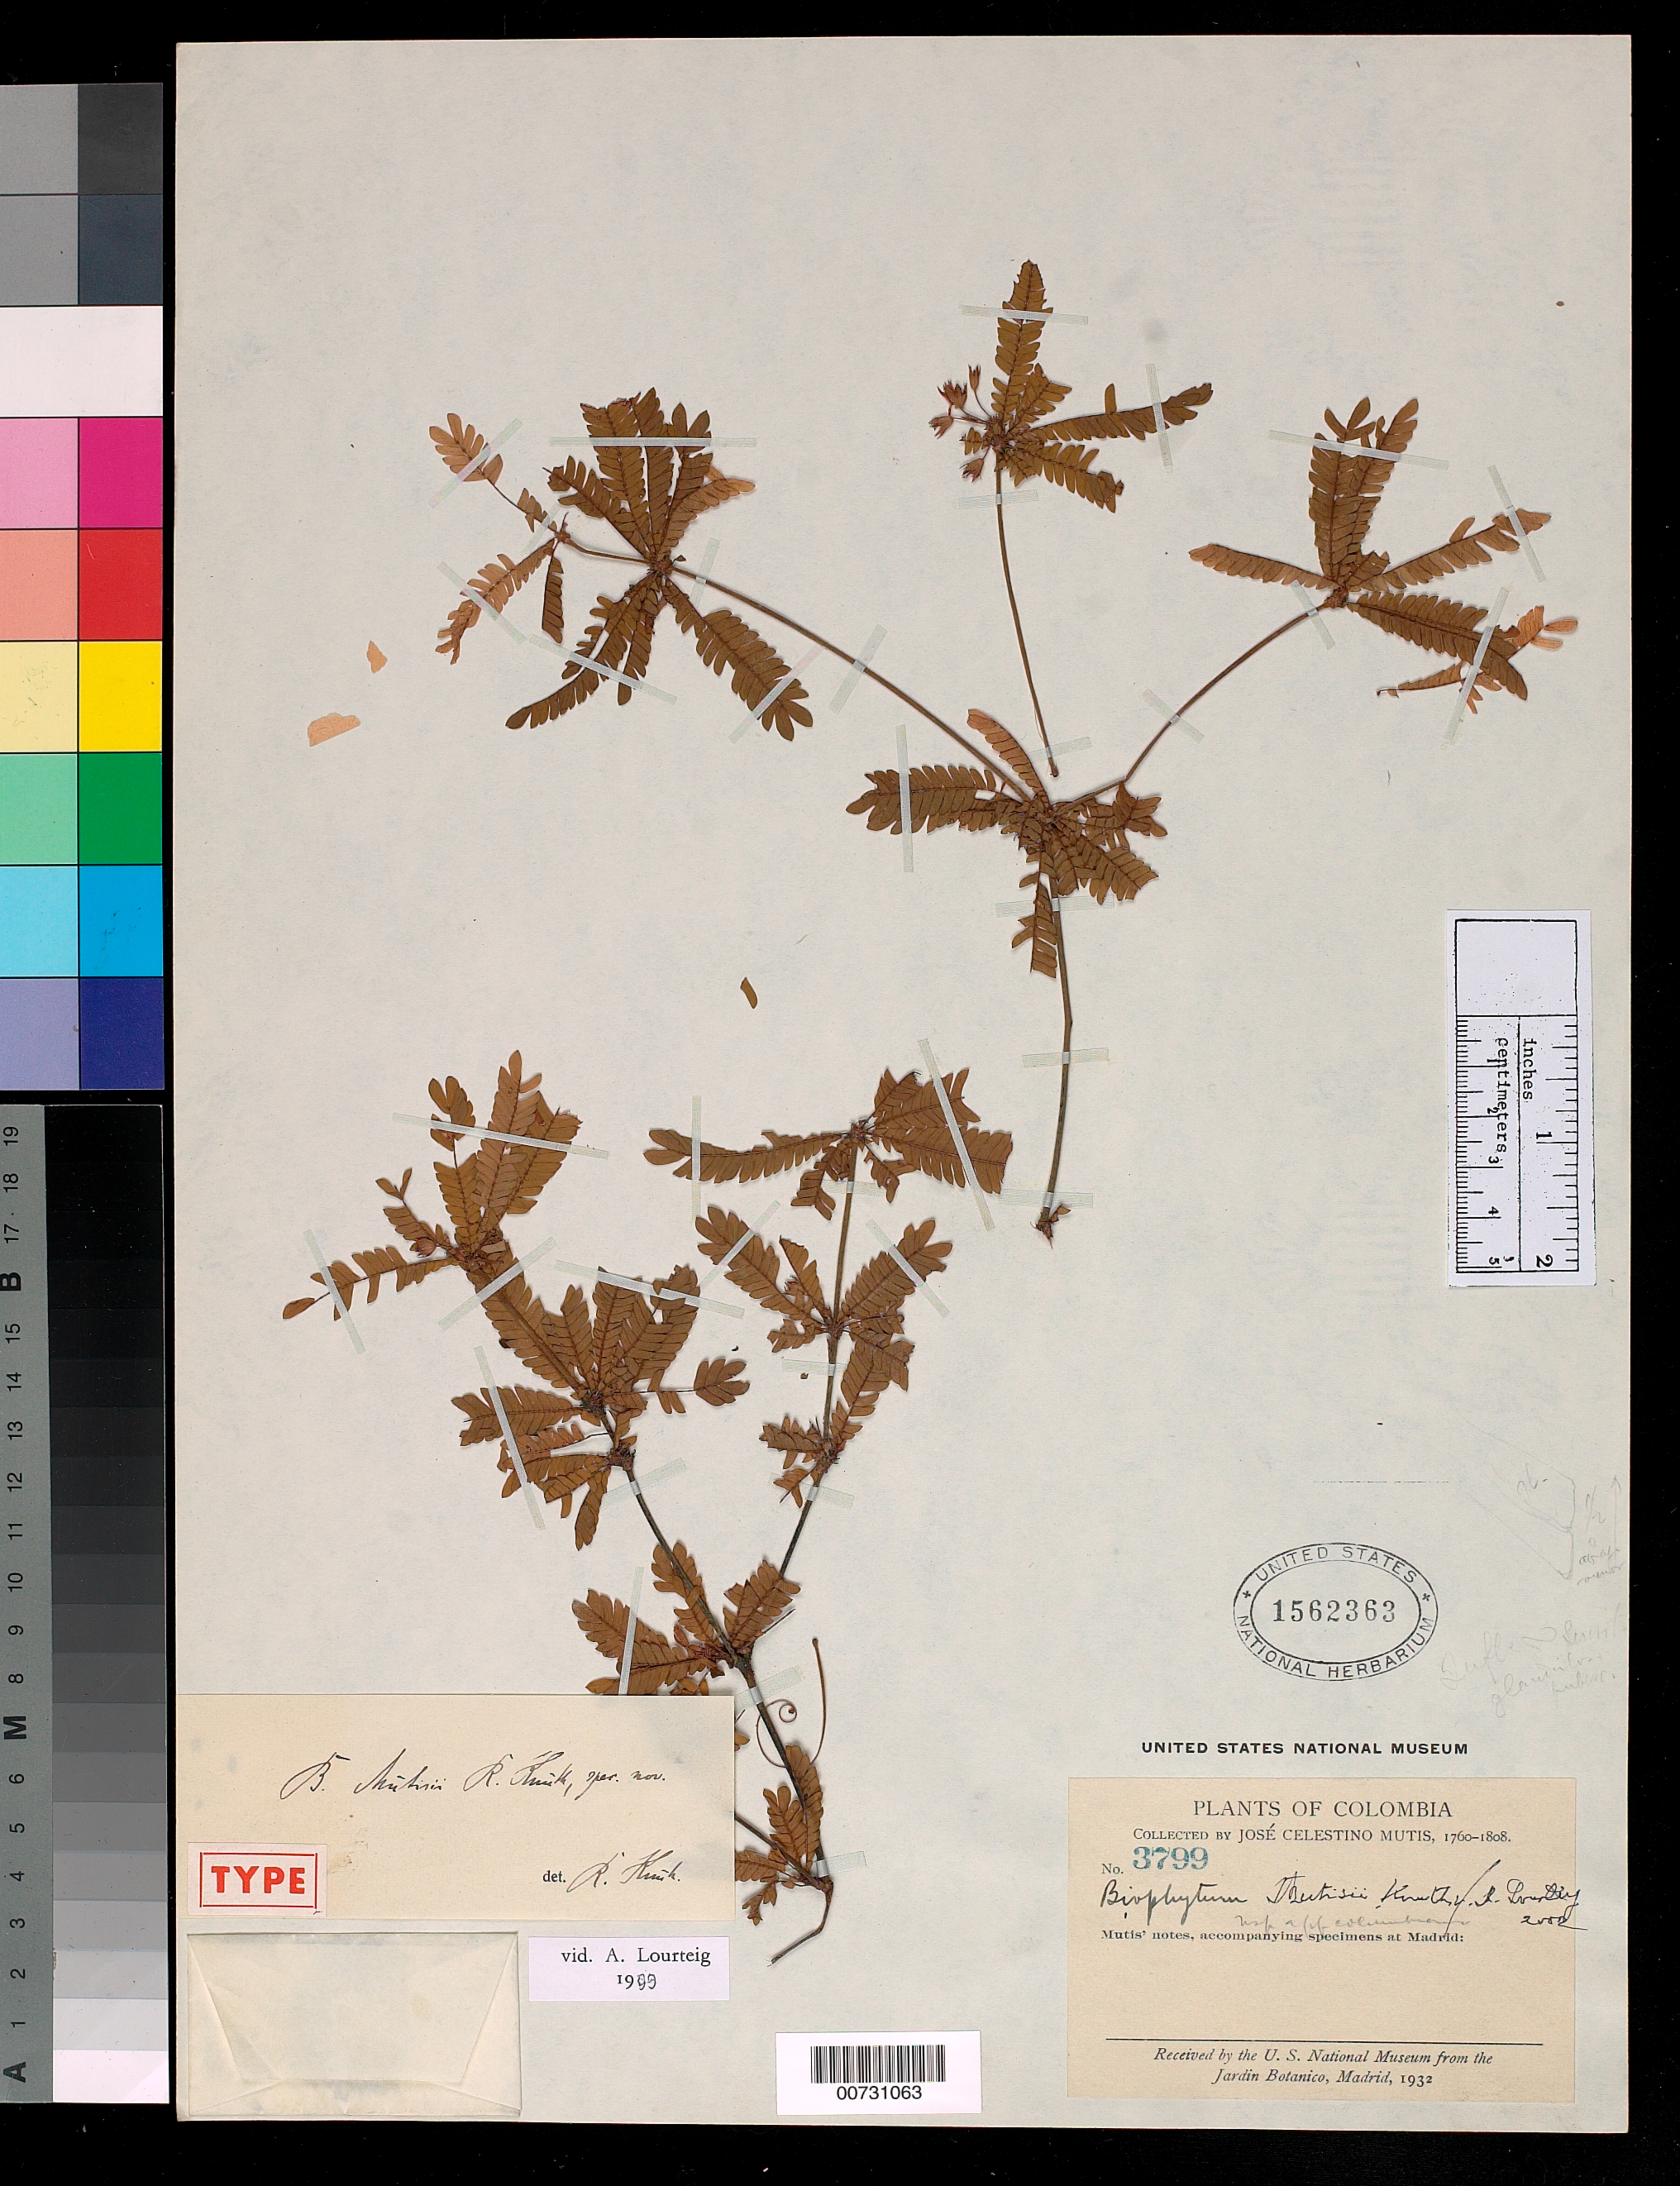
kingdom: Plantae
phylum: Tracheophyta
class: Magnoliopsida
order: Oxalidales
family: Oxalidaceae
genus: Biophytum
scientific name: Biophytum mutisii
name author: R. Knuth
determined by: Lourteig, A.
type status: Holotype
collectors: J. C. B. Mutis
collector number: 3799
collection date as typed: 1760 to 1808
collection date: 1760/1808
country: Colombia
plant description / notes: Vid. A. Lourteig 1999.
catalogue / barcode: US 1562363